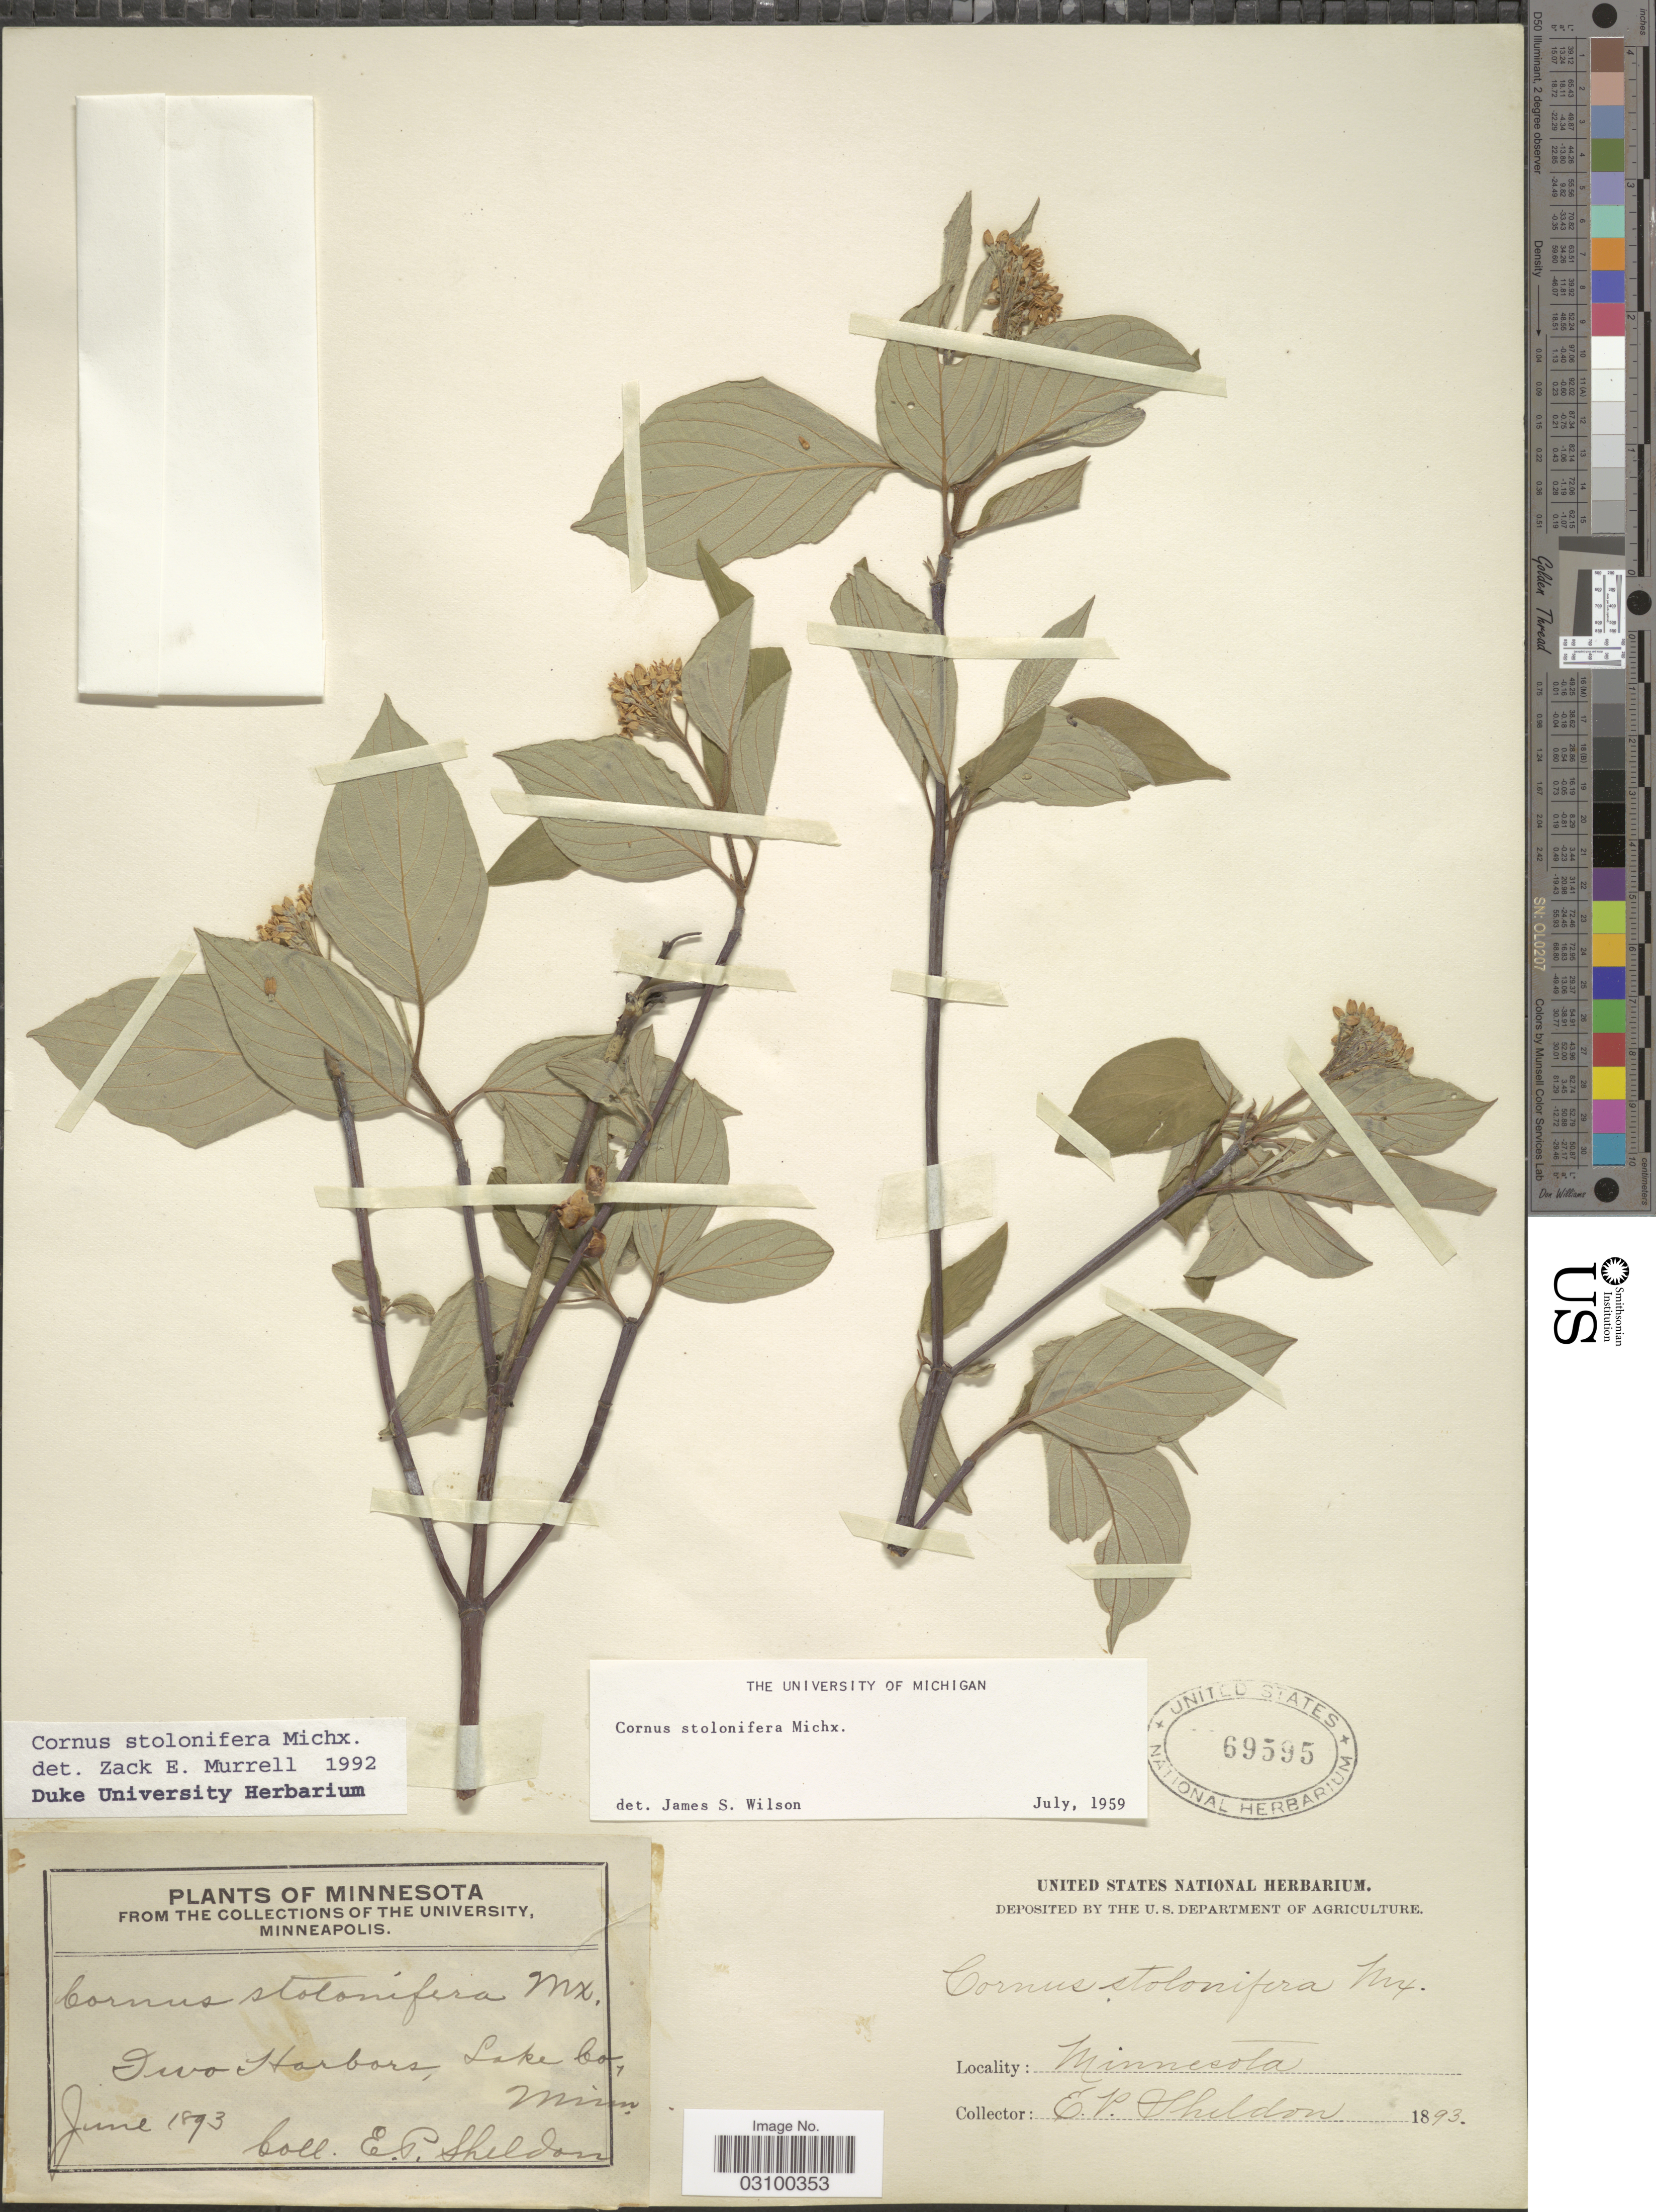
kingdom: Plantae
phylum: Tracheophyta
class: Magnoliopsida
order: Cornales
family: Cornaceae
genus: Cornus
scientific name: Cornus sericea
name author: L.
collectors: E. P. Sheldon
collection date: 1893-06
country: United States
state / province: Minnesota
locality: Two Harbors, Lake Co., Minn.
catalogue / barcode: US 69595